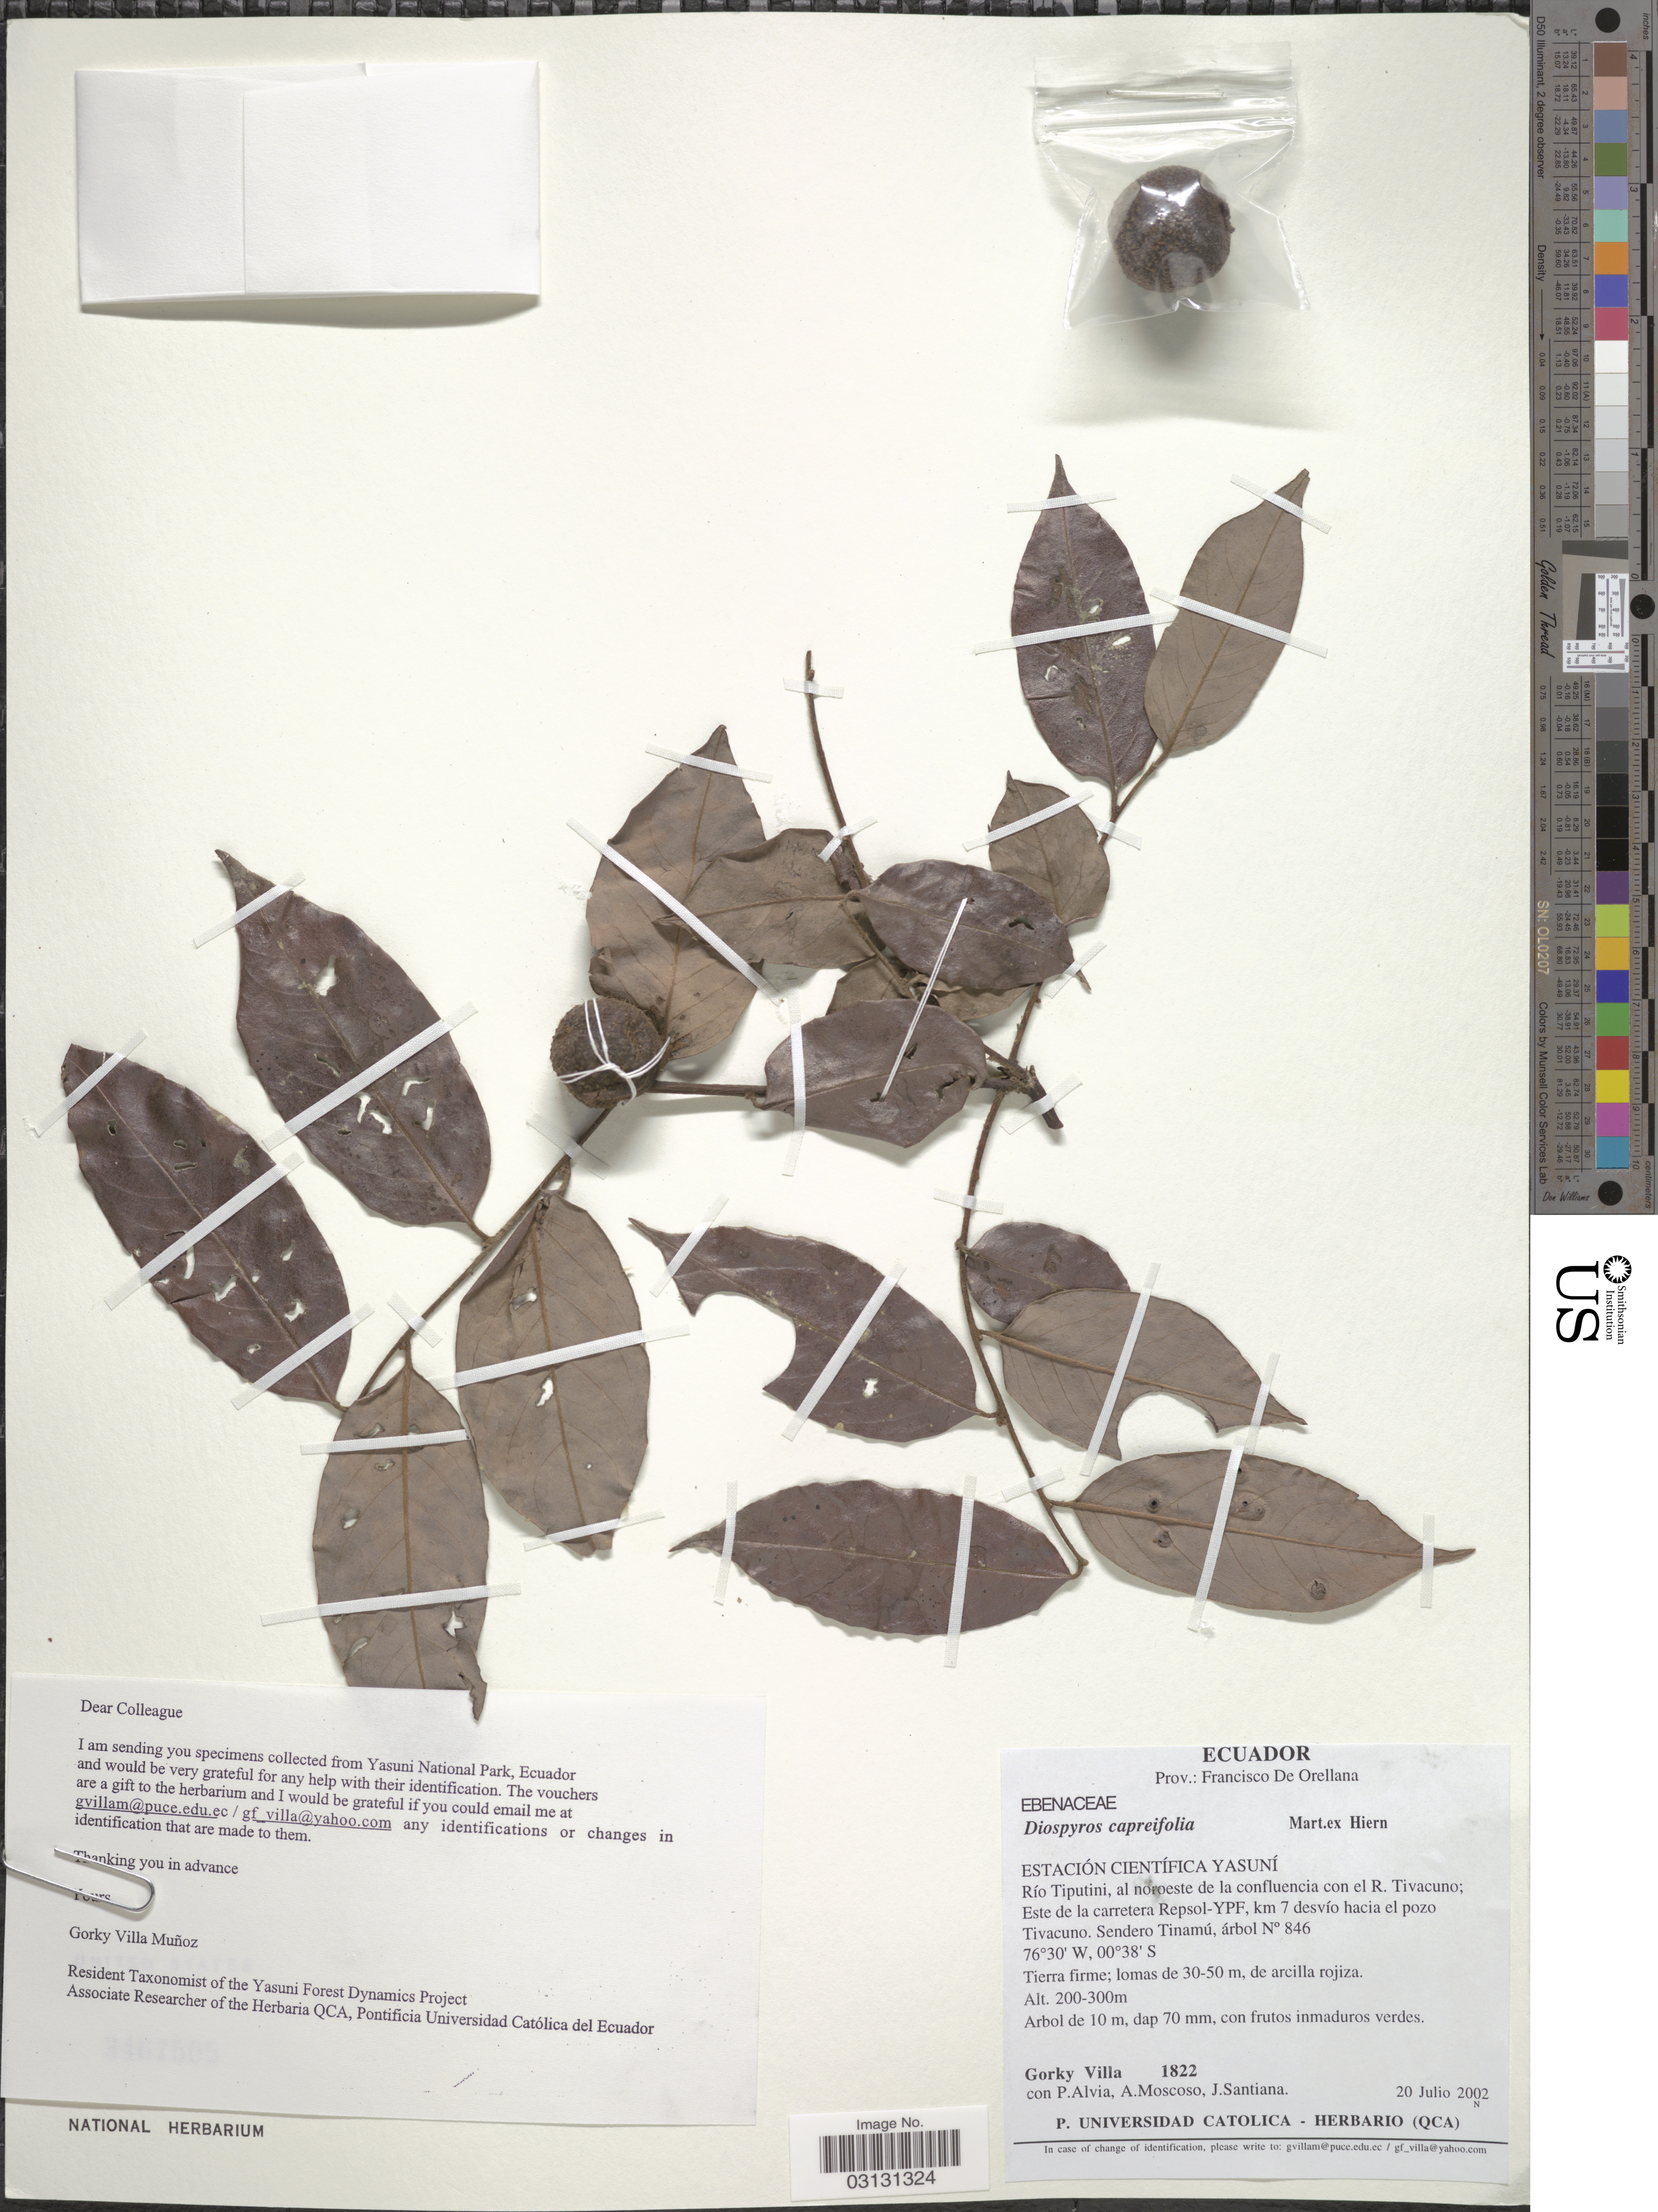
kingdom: Plantae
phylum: Tracheophyta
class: Magnoliopsida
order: Ericales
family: Ebenaceae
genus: Diospyros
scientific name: Diospyros capreifolia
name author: Mart. ex Hiern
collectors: G. Villa, P. Alvia, A. Moscoso & J. Santiana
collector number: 1822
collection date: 2002-07-20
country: Ecuador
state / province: Orellana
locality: Prov.: Francisco De Orellana. Estación Científica Yasuní. Río Tiputini, al noroeste de la confluencia con el R. Tivacuno; Este de la carretera Repsol-YPF, km 7 desvío hacia el pozo Tivacuno. Sendero Tinamú.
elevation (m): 200